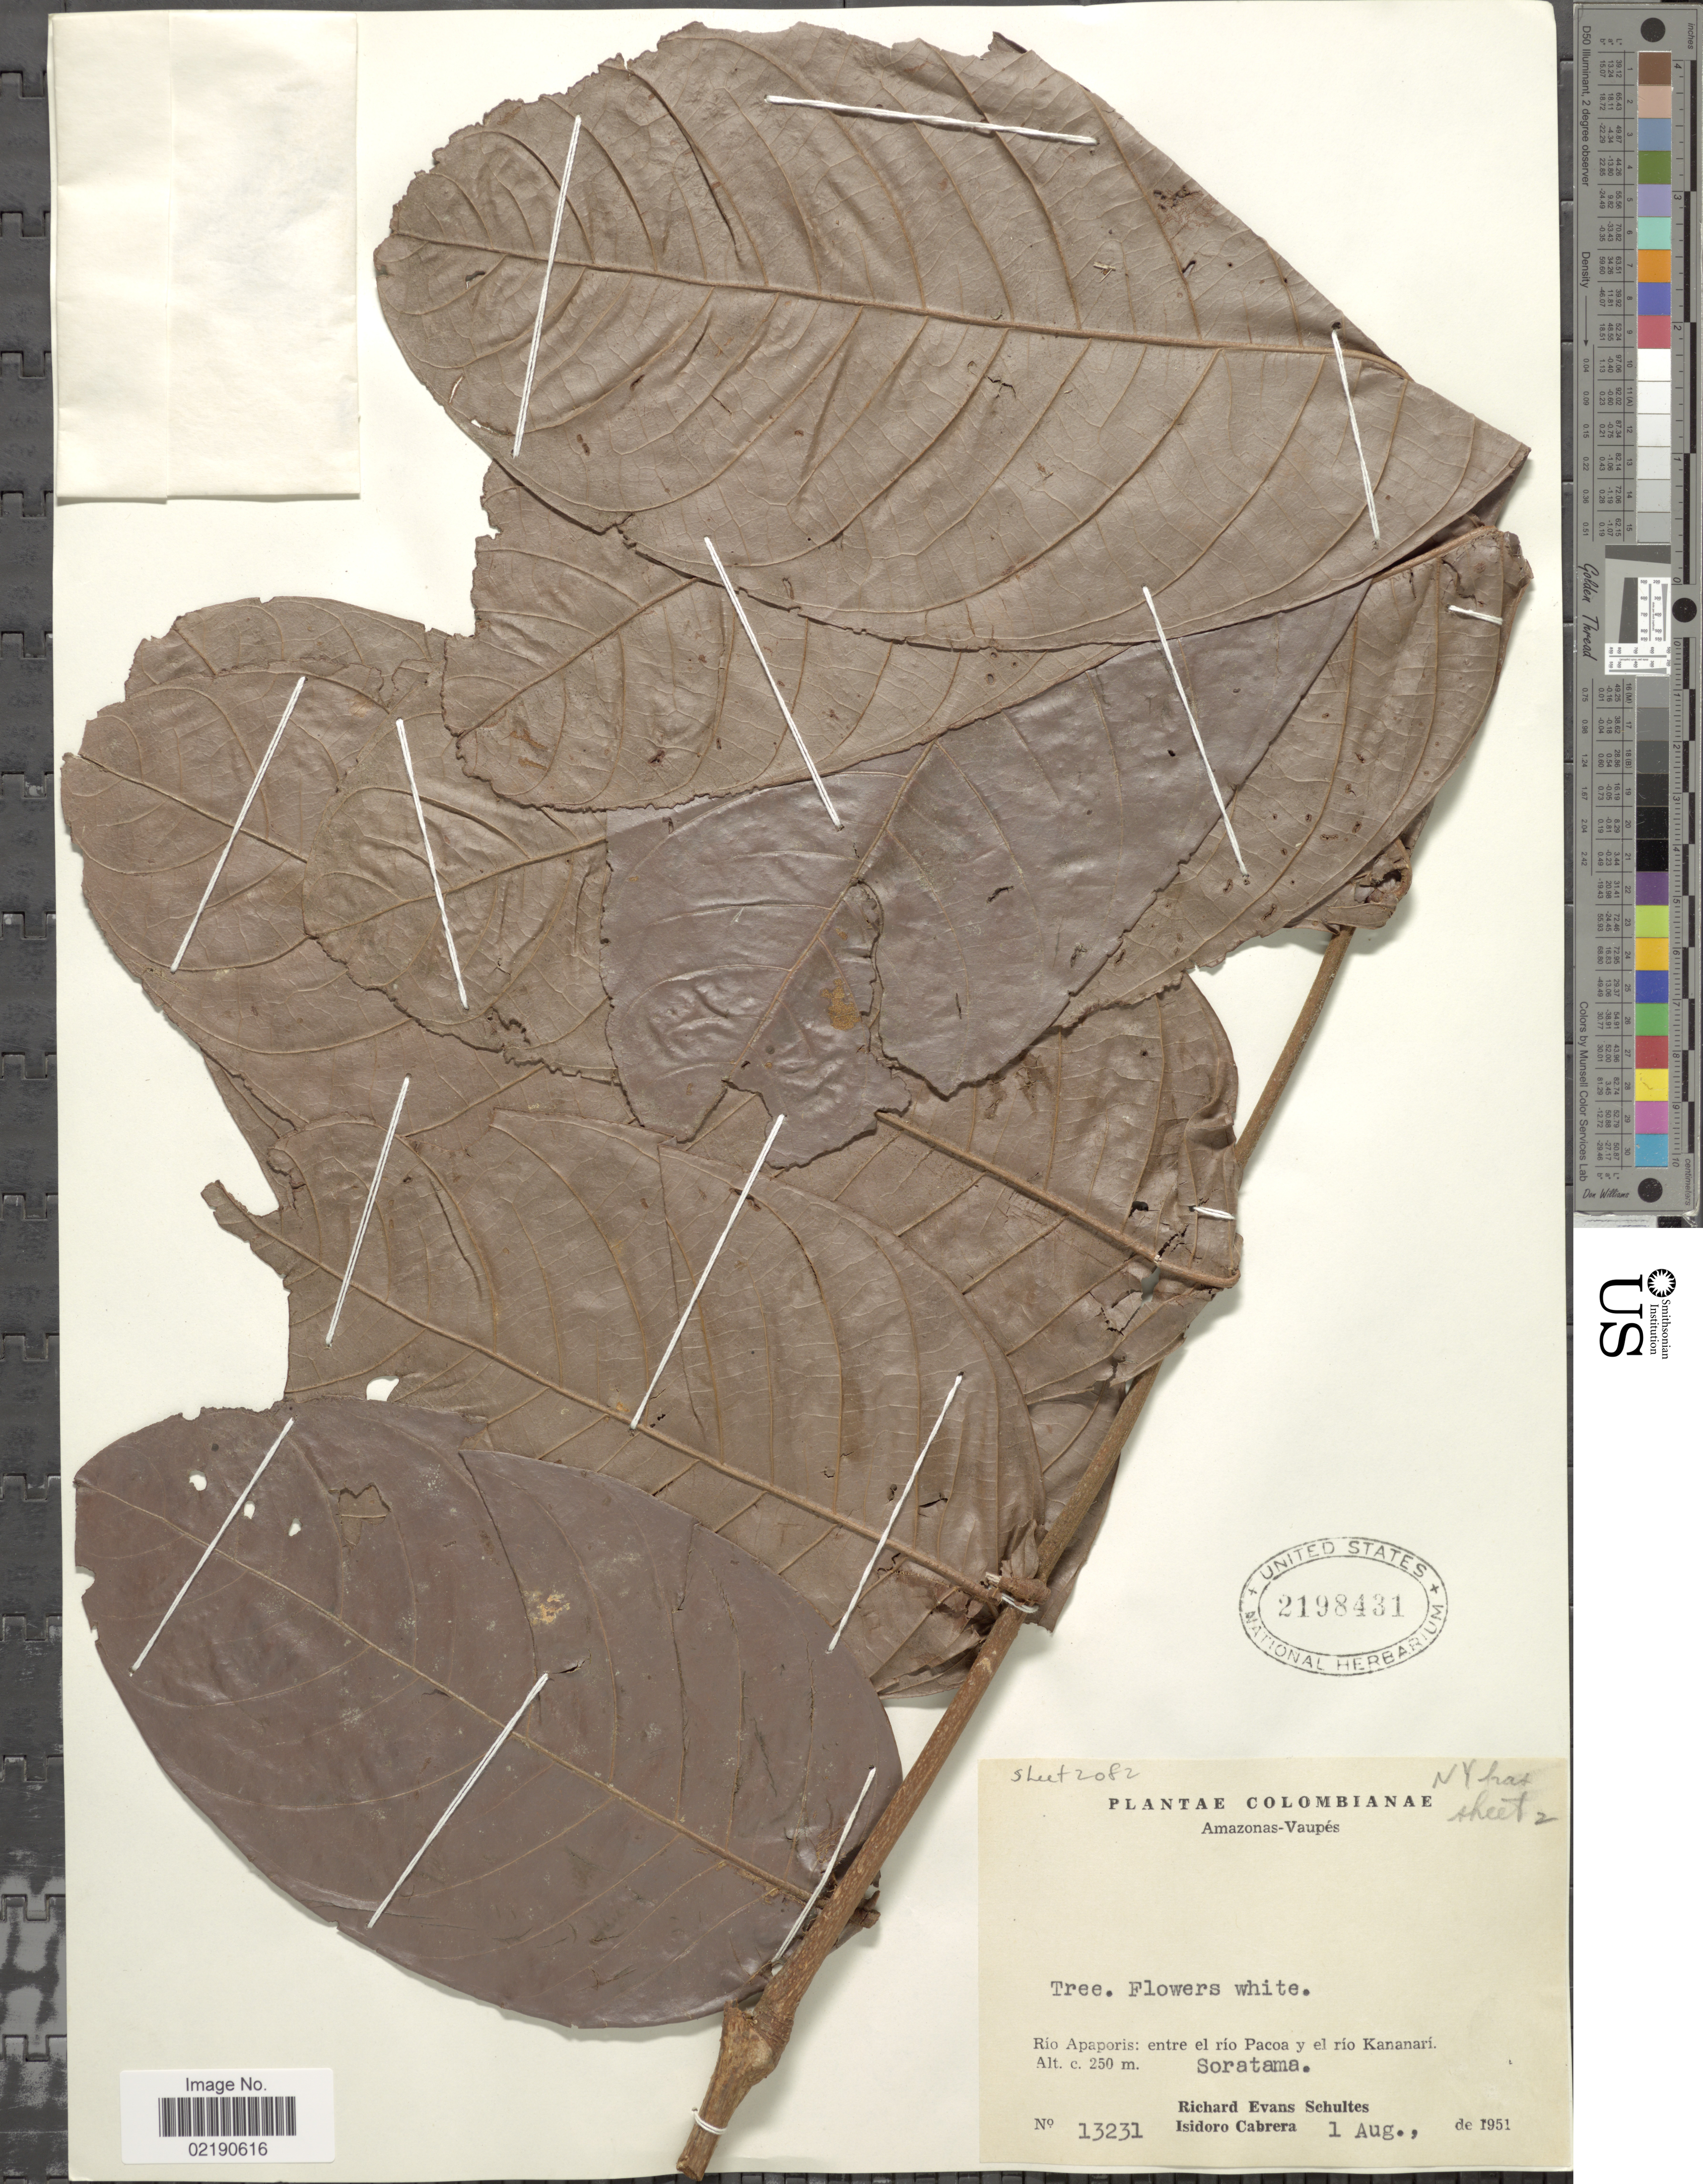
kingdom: Plantae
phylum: Tracheophyta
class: Magnoliopsida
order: Fabales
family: Fabaceae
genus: Inga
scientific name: Inga sp.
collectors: R. E. Schultes & I. Cabrera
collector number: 13231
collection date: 1951-08-01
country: Colombia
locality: Amazonas-Vaupes, Rio Apaporis, entre el Rio Pacoa y El Rio Kananari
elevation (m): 250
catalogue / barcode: US 2198431